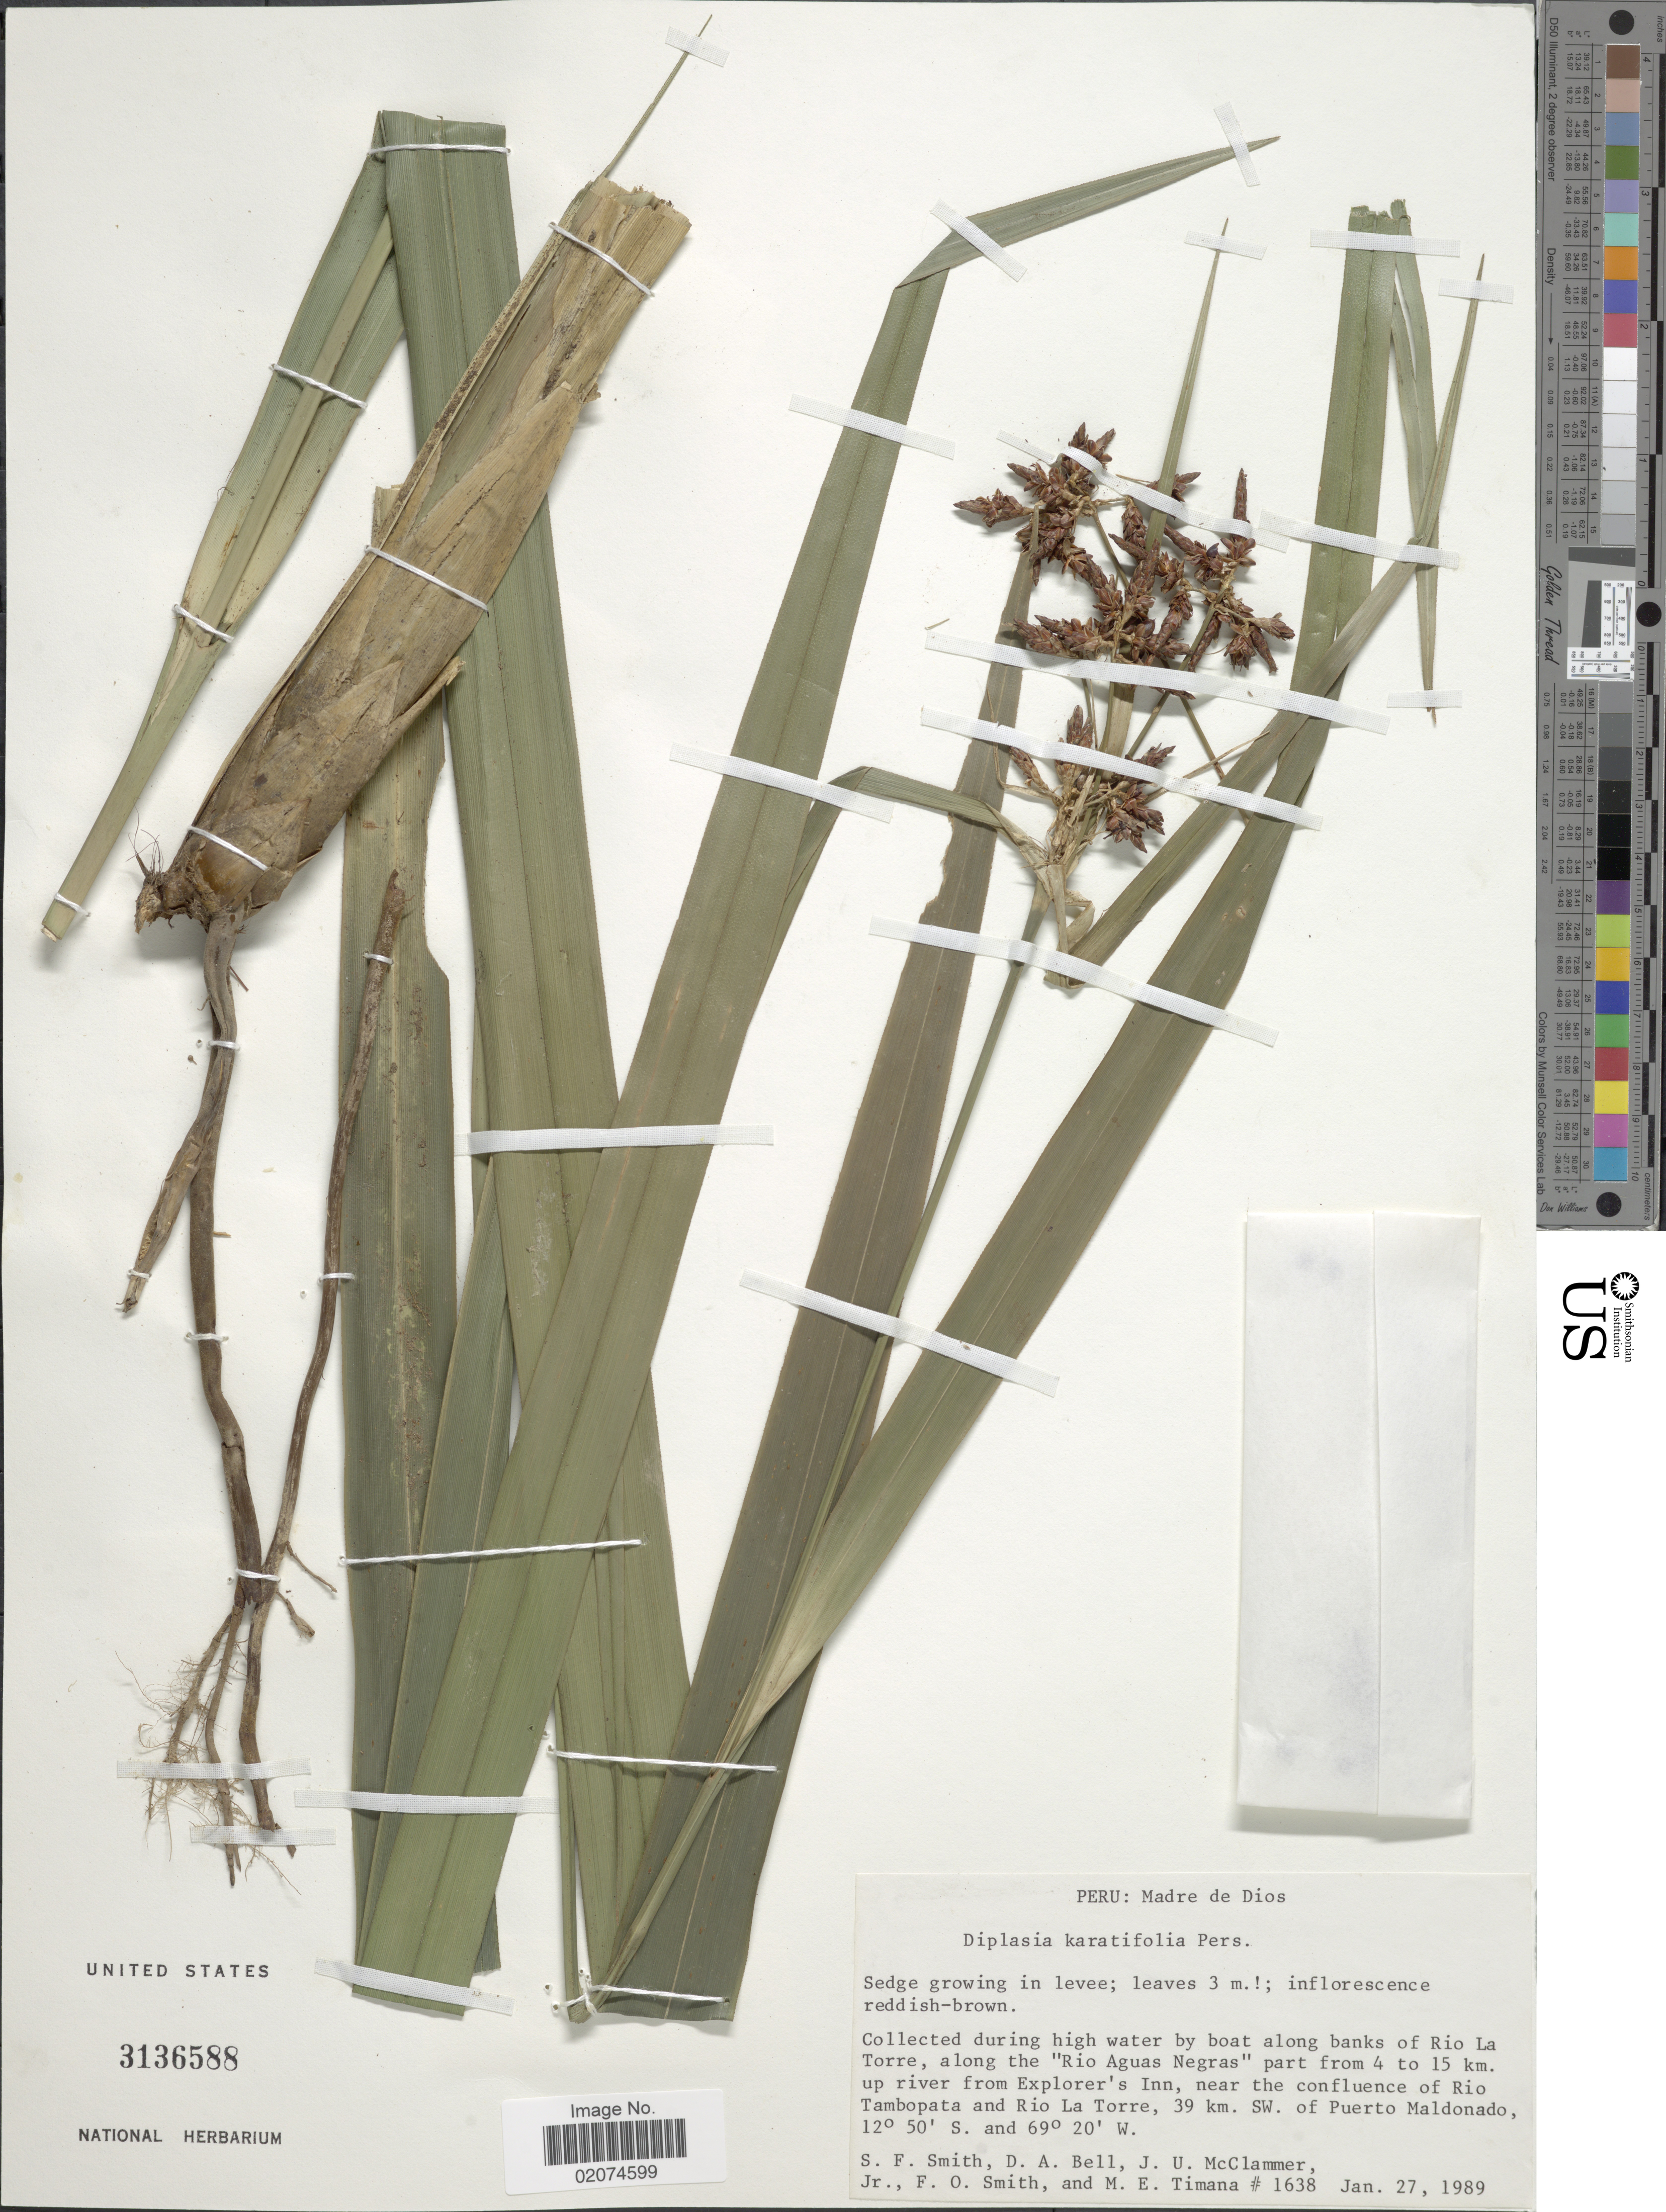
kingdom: Plantae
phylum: Tracheophyta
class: Liliopsida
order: Poales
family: Cyperaceae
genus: Diplasia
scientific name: Diplasia karatifolia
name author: Rich.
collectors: S.F. Smith, D. A. Bell, J. McClammer Jr. & F. Smith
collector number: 1638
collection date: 1989-01-27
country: Peru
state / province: Madre de Dios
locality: Along banks of Rio La Torre, along the "Rio Aguas Negras"part from 4 to 15 km. up river from Explorer's Inn, near the confluence of Rio Tambopata and Rio La Torre, 39 km SW. of Puerto Maldonado.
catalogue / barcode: US 3136588